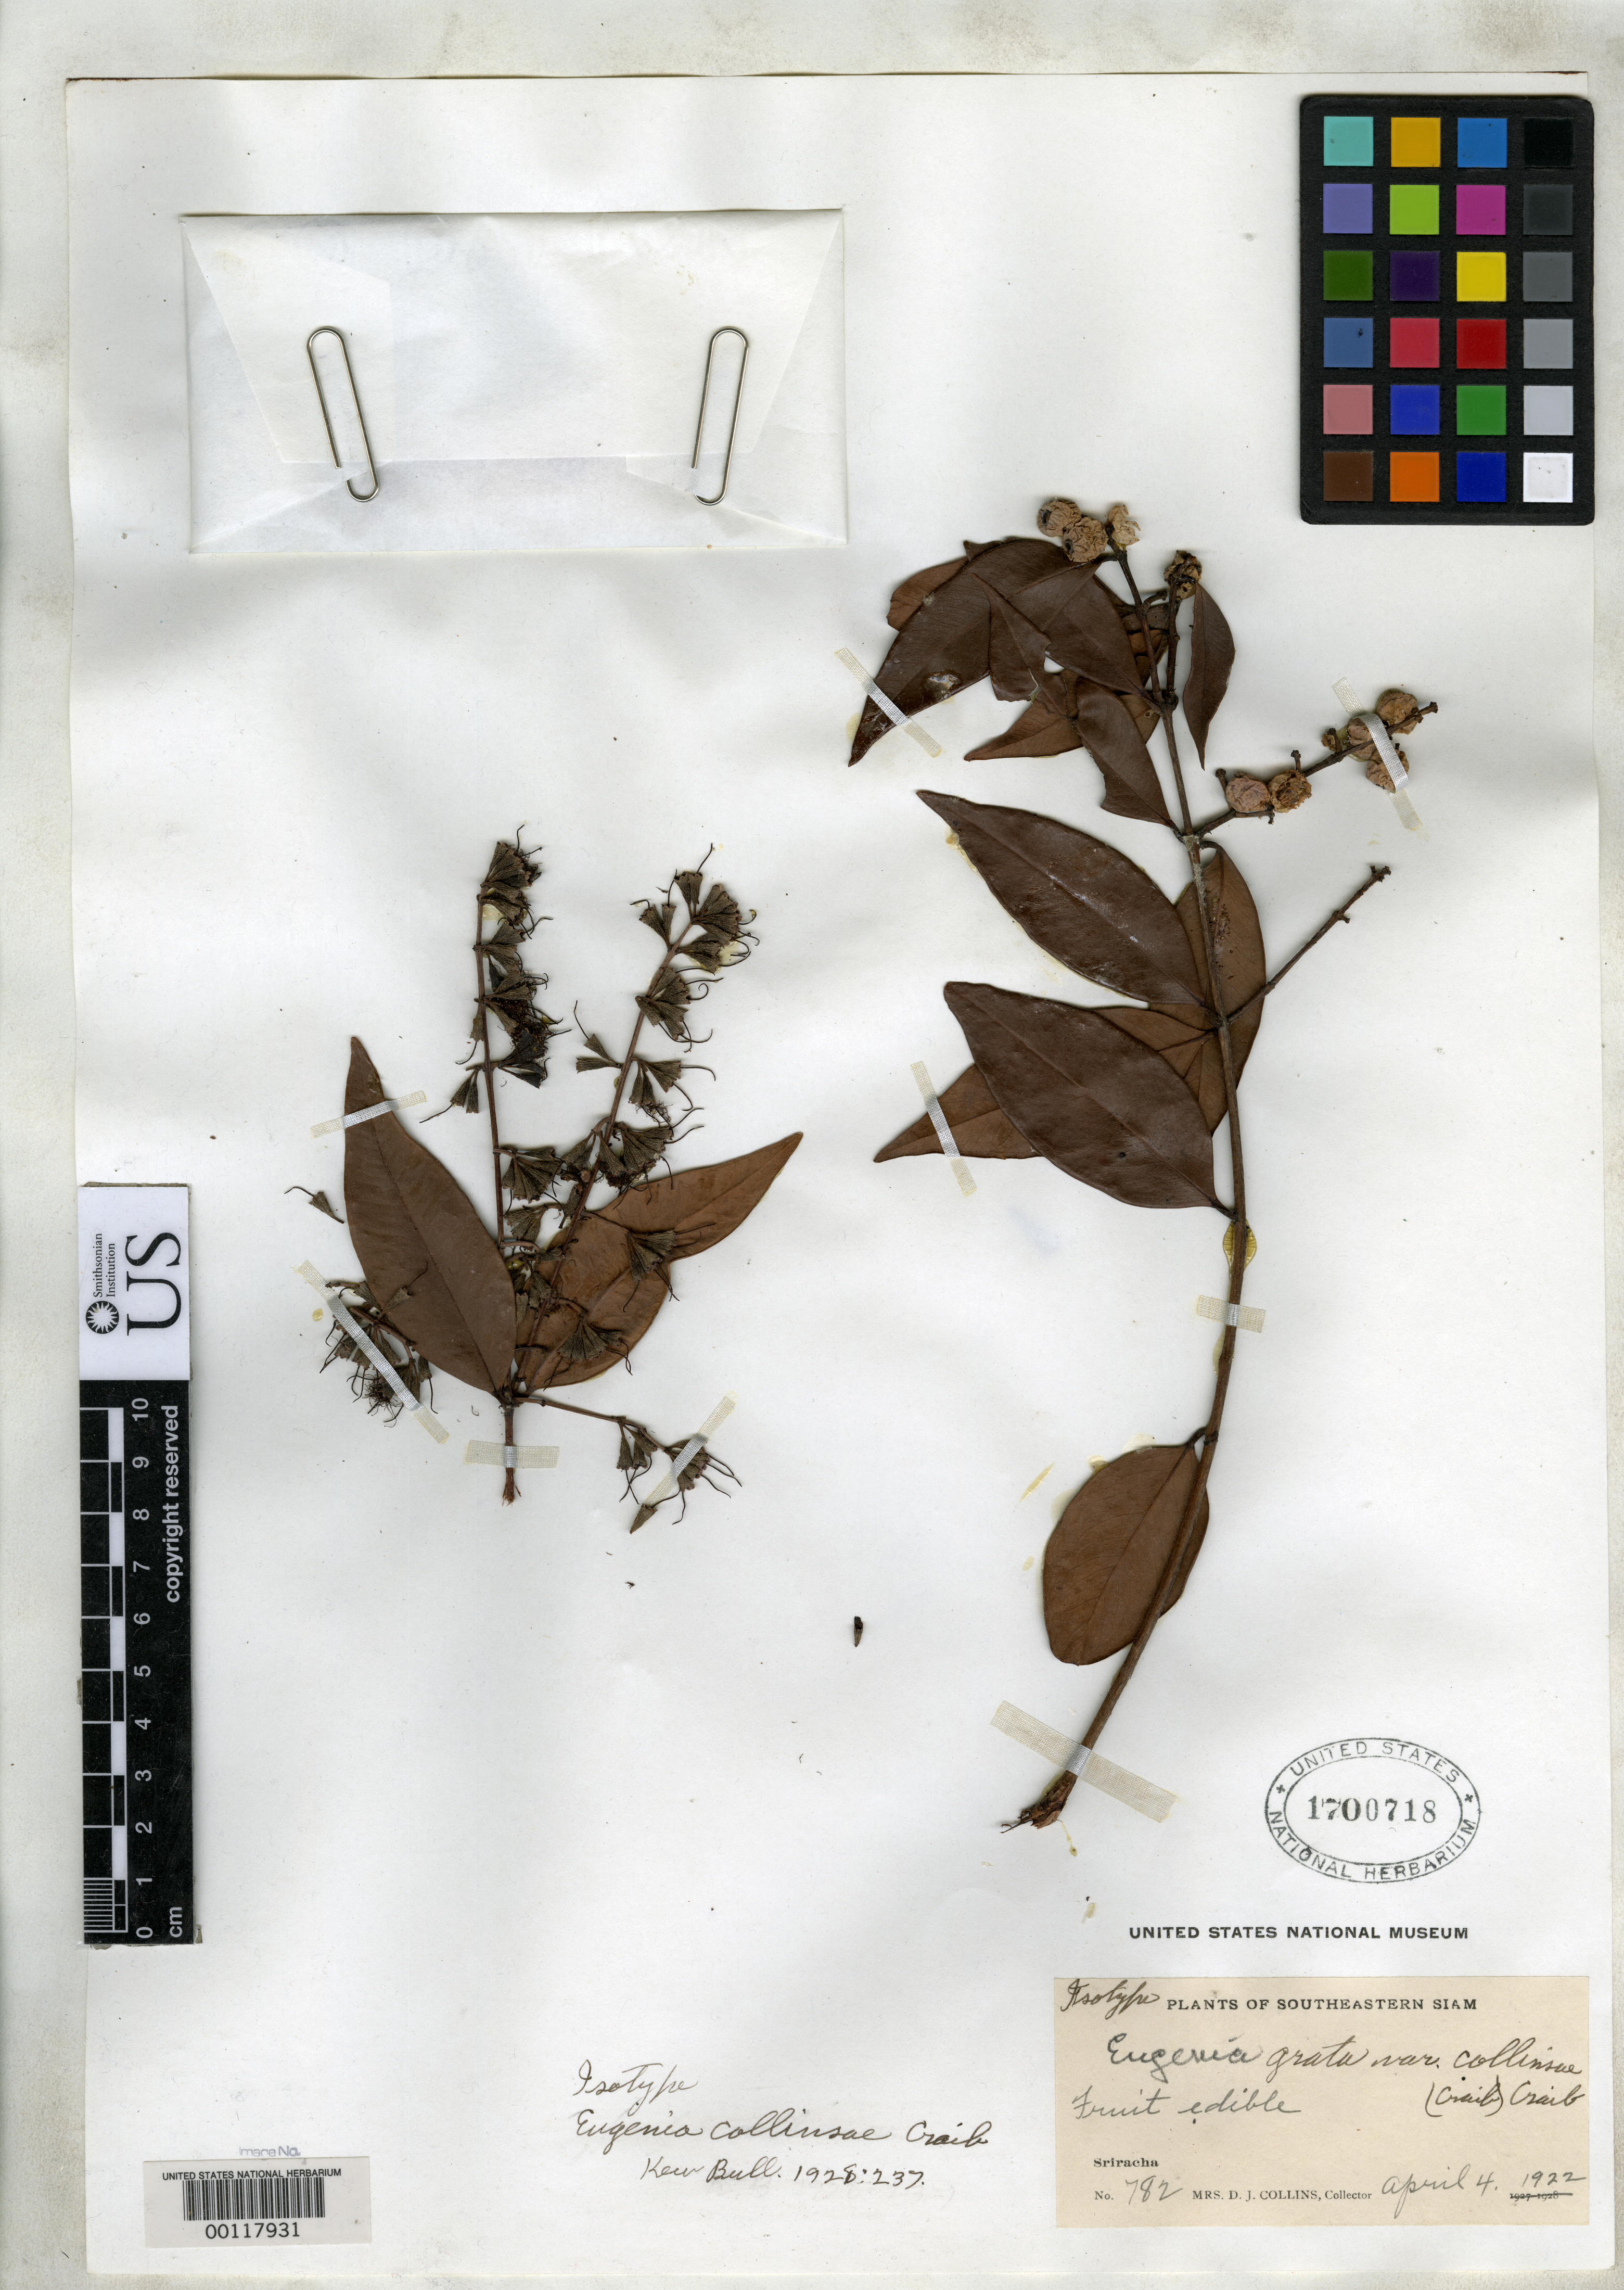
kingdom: Plantae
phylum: Tracheophyta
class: Magnoliopsida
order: Myrtales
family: Myrtaceae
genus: Eugenia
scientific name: Eugenia collinsae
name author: Craib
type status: Isotype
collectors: Mrs. D. J. Collins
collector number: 782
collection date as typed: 04 Apr 1922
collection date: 1922-04-04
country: Thailand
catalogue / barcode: US 1700718